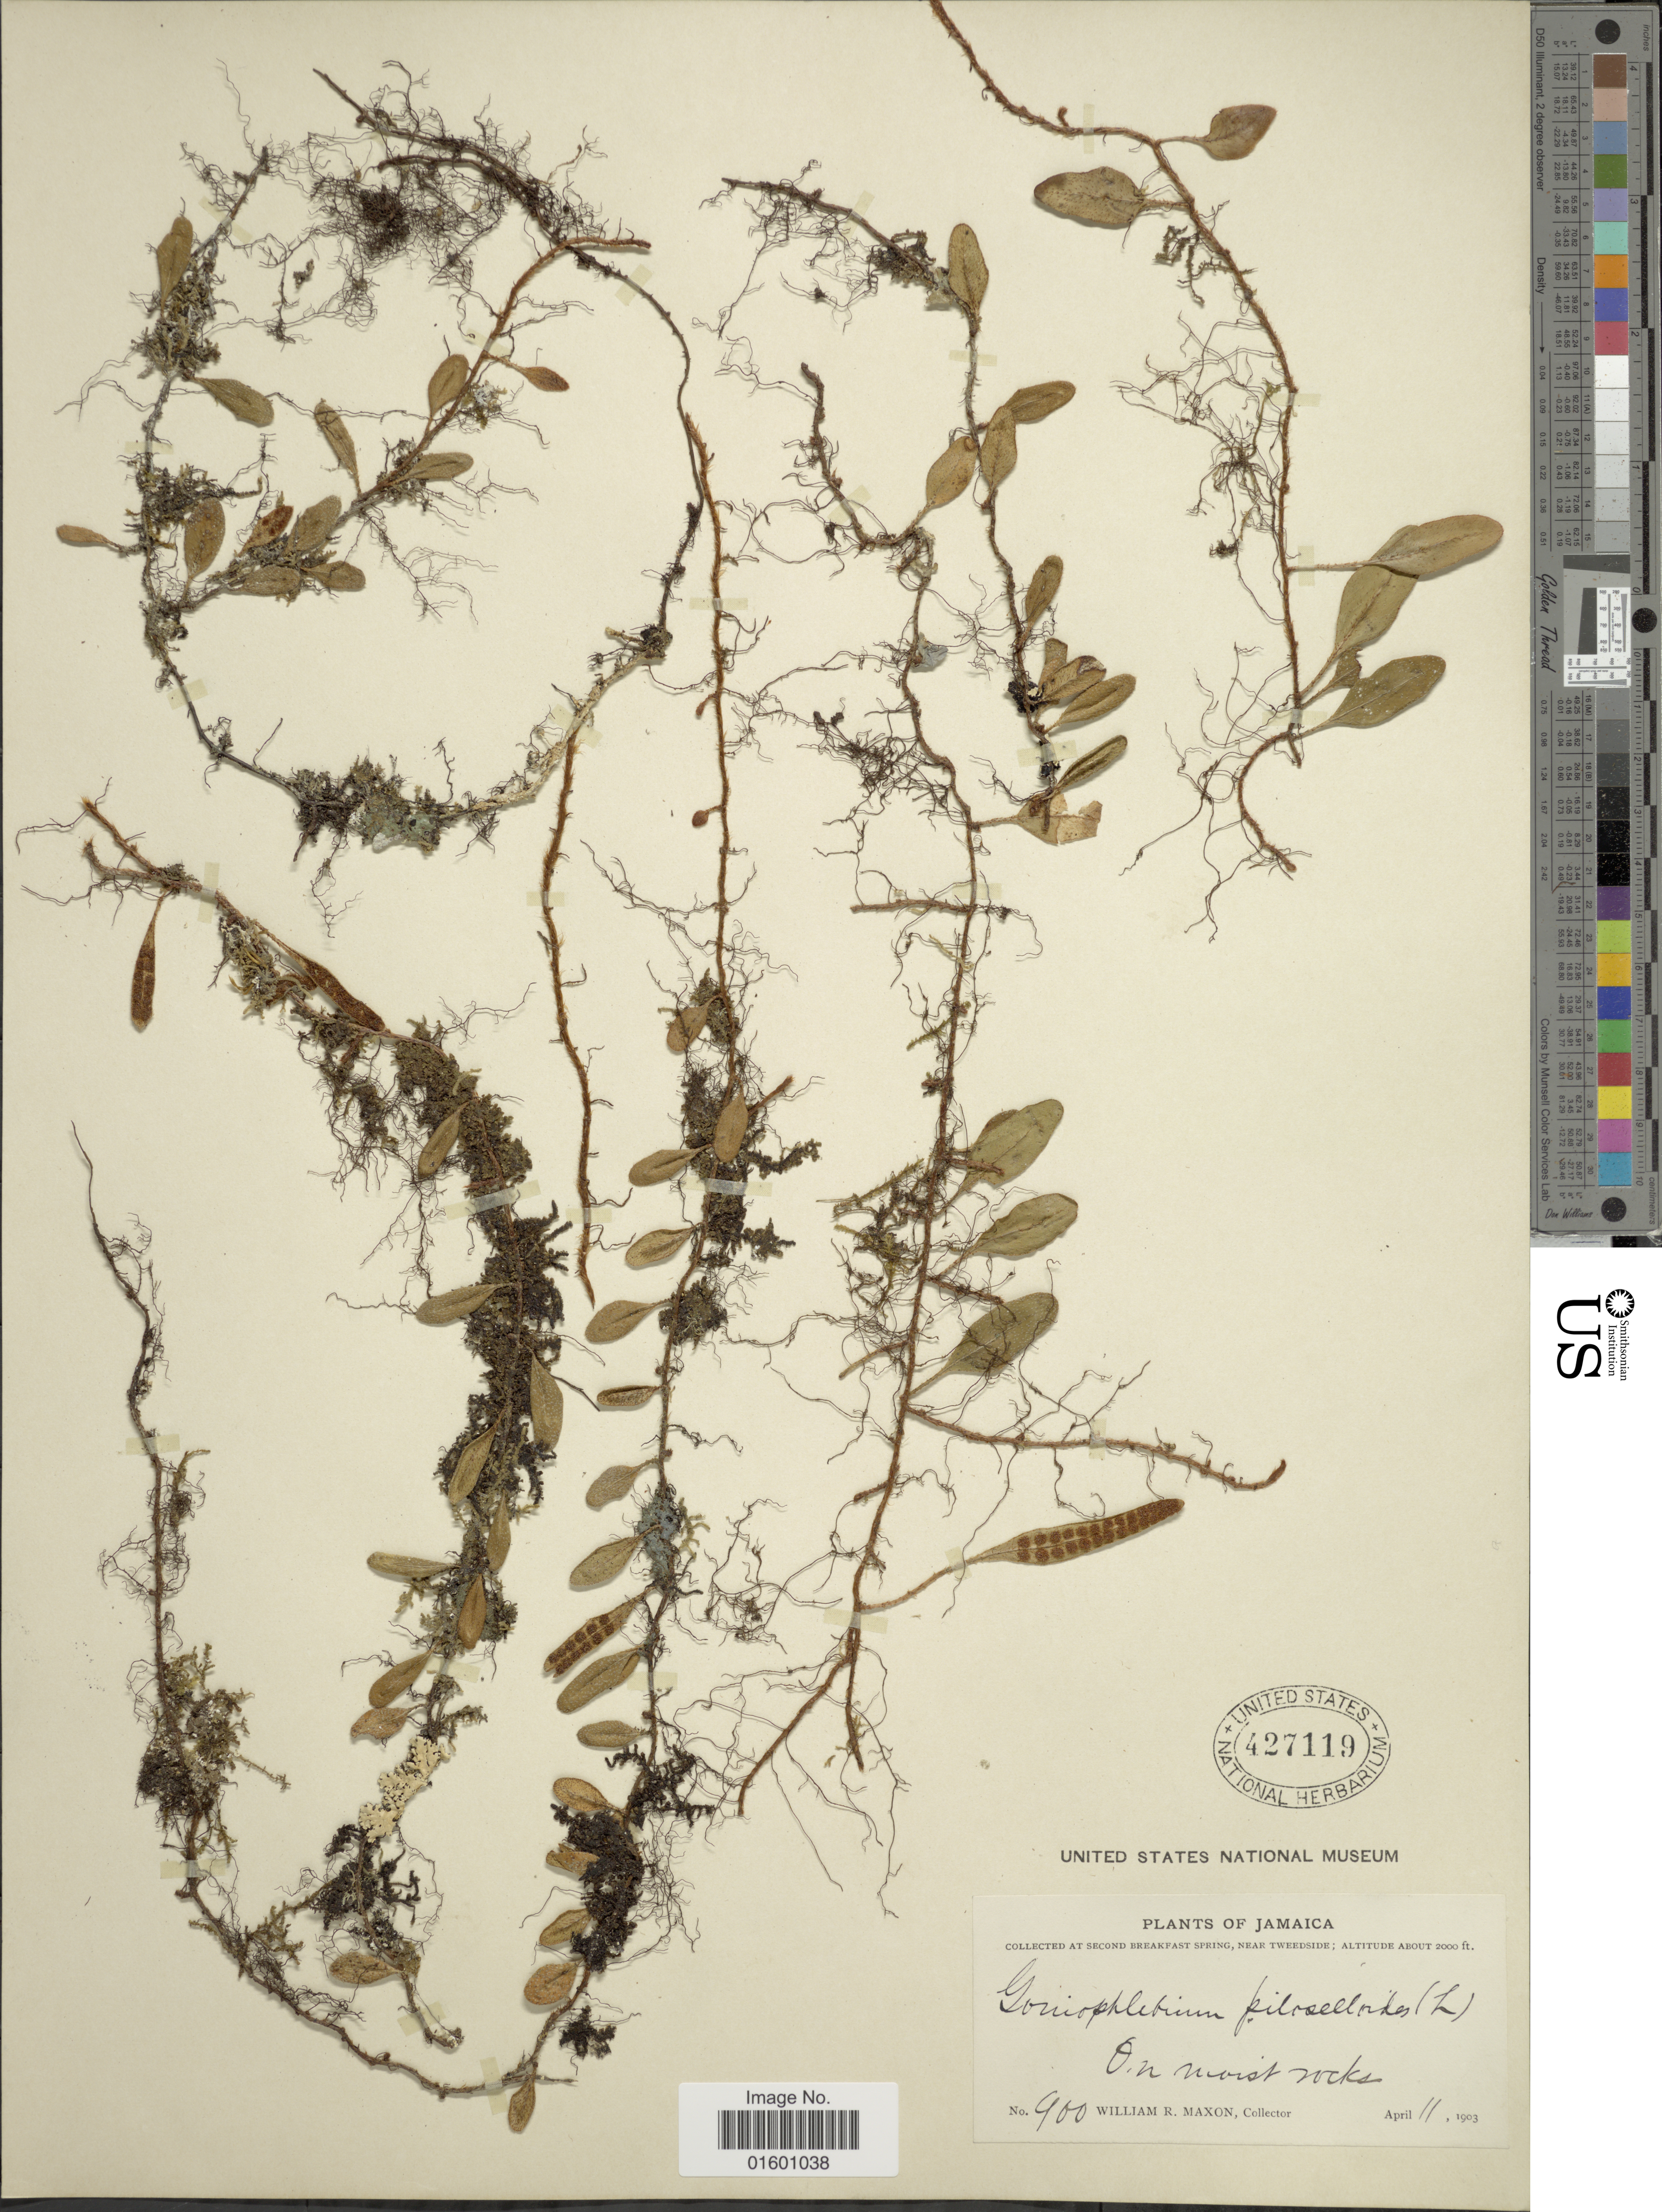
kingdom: Plantae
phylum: Tracheophyta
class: Polypodiopsida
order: Polypodiales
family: Polypodiaceae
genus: Microgramma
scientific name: Microgramma piloselloides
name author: (L.) Copel.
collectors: W. R. Maxon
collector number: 900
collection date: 1903-04-11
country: Jamaica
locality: Second Breakfast Spring, near Tweedside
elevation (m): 610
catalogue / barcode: US 427119